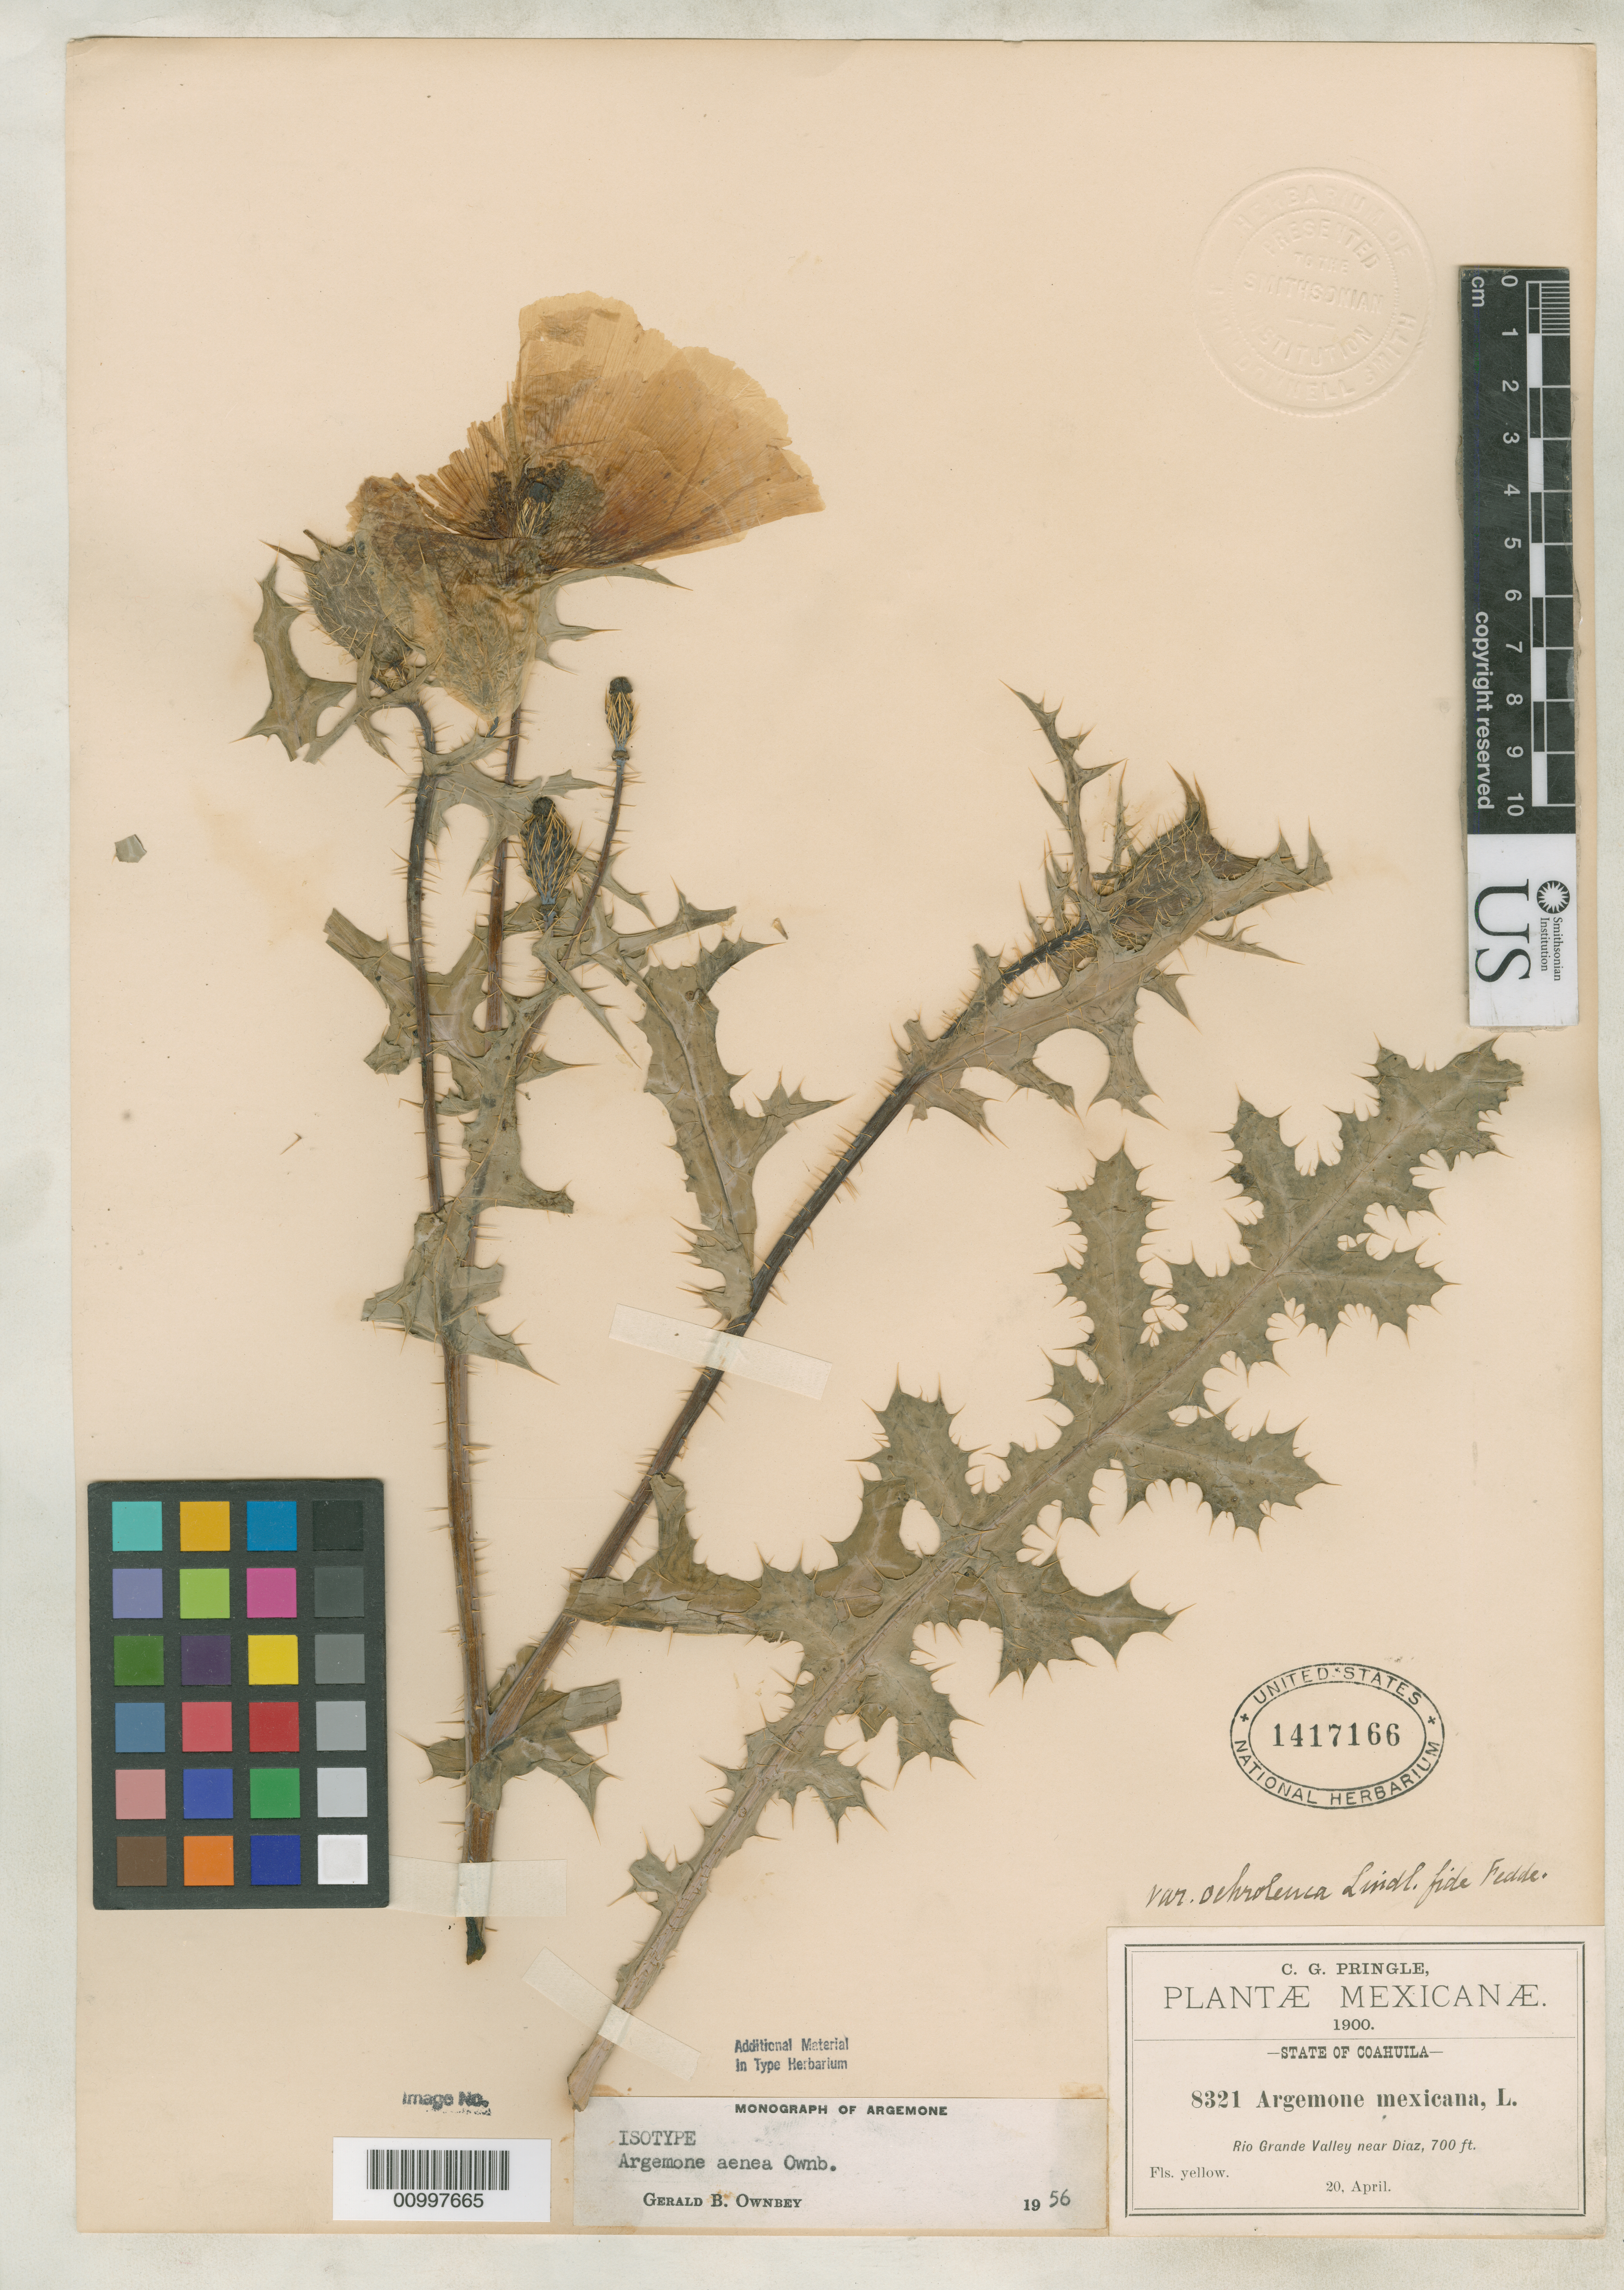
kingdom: Plantae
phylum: Tracheophyta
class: Magnoliopsida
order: Ranunculales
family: Papaveraceae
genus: Argemone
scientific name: Argemone aenea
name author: G.B. Ownbey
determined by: Ownbey, G. B.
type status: Isotype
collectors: C. G. Pringle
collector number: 8321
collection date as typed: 20 Apr 1900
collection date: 1900-04-20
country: Mexico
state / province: Coahuila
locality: Rio Grande Valley near Diaz.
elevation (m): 213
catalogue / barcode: US 1417166